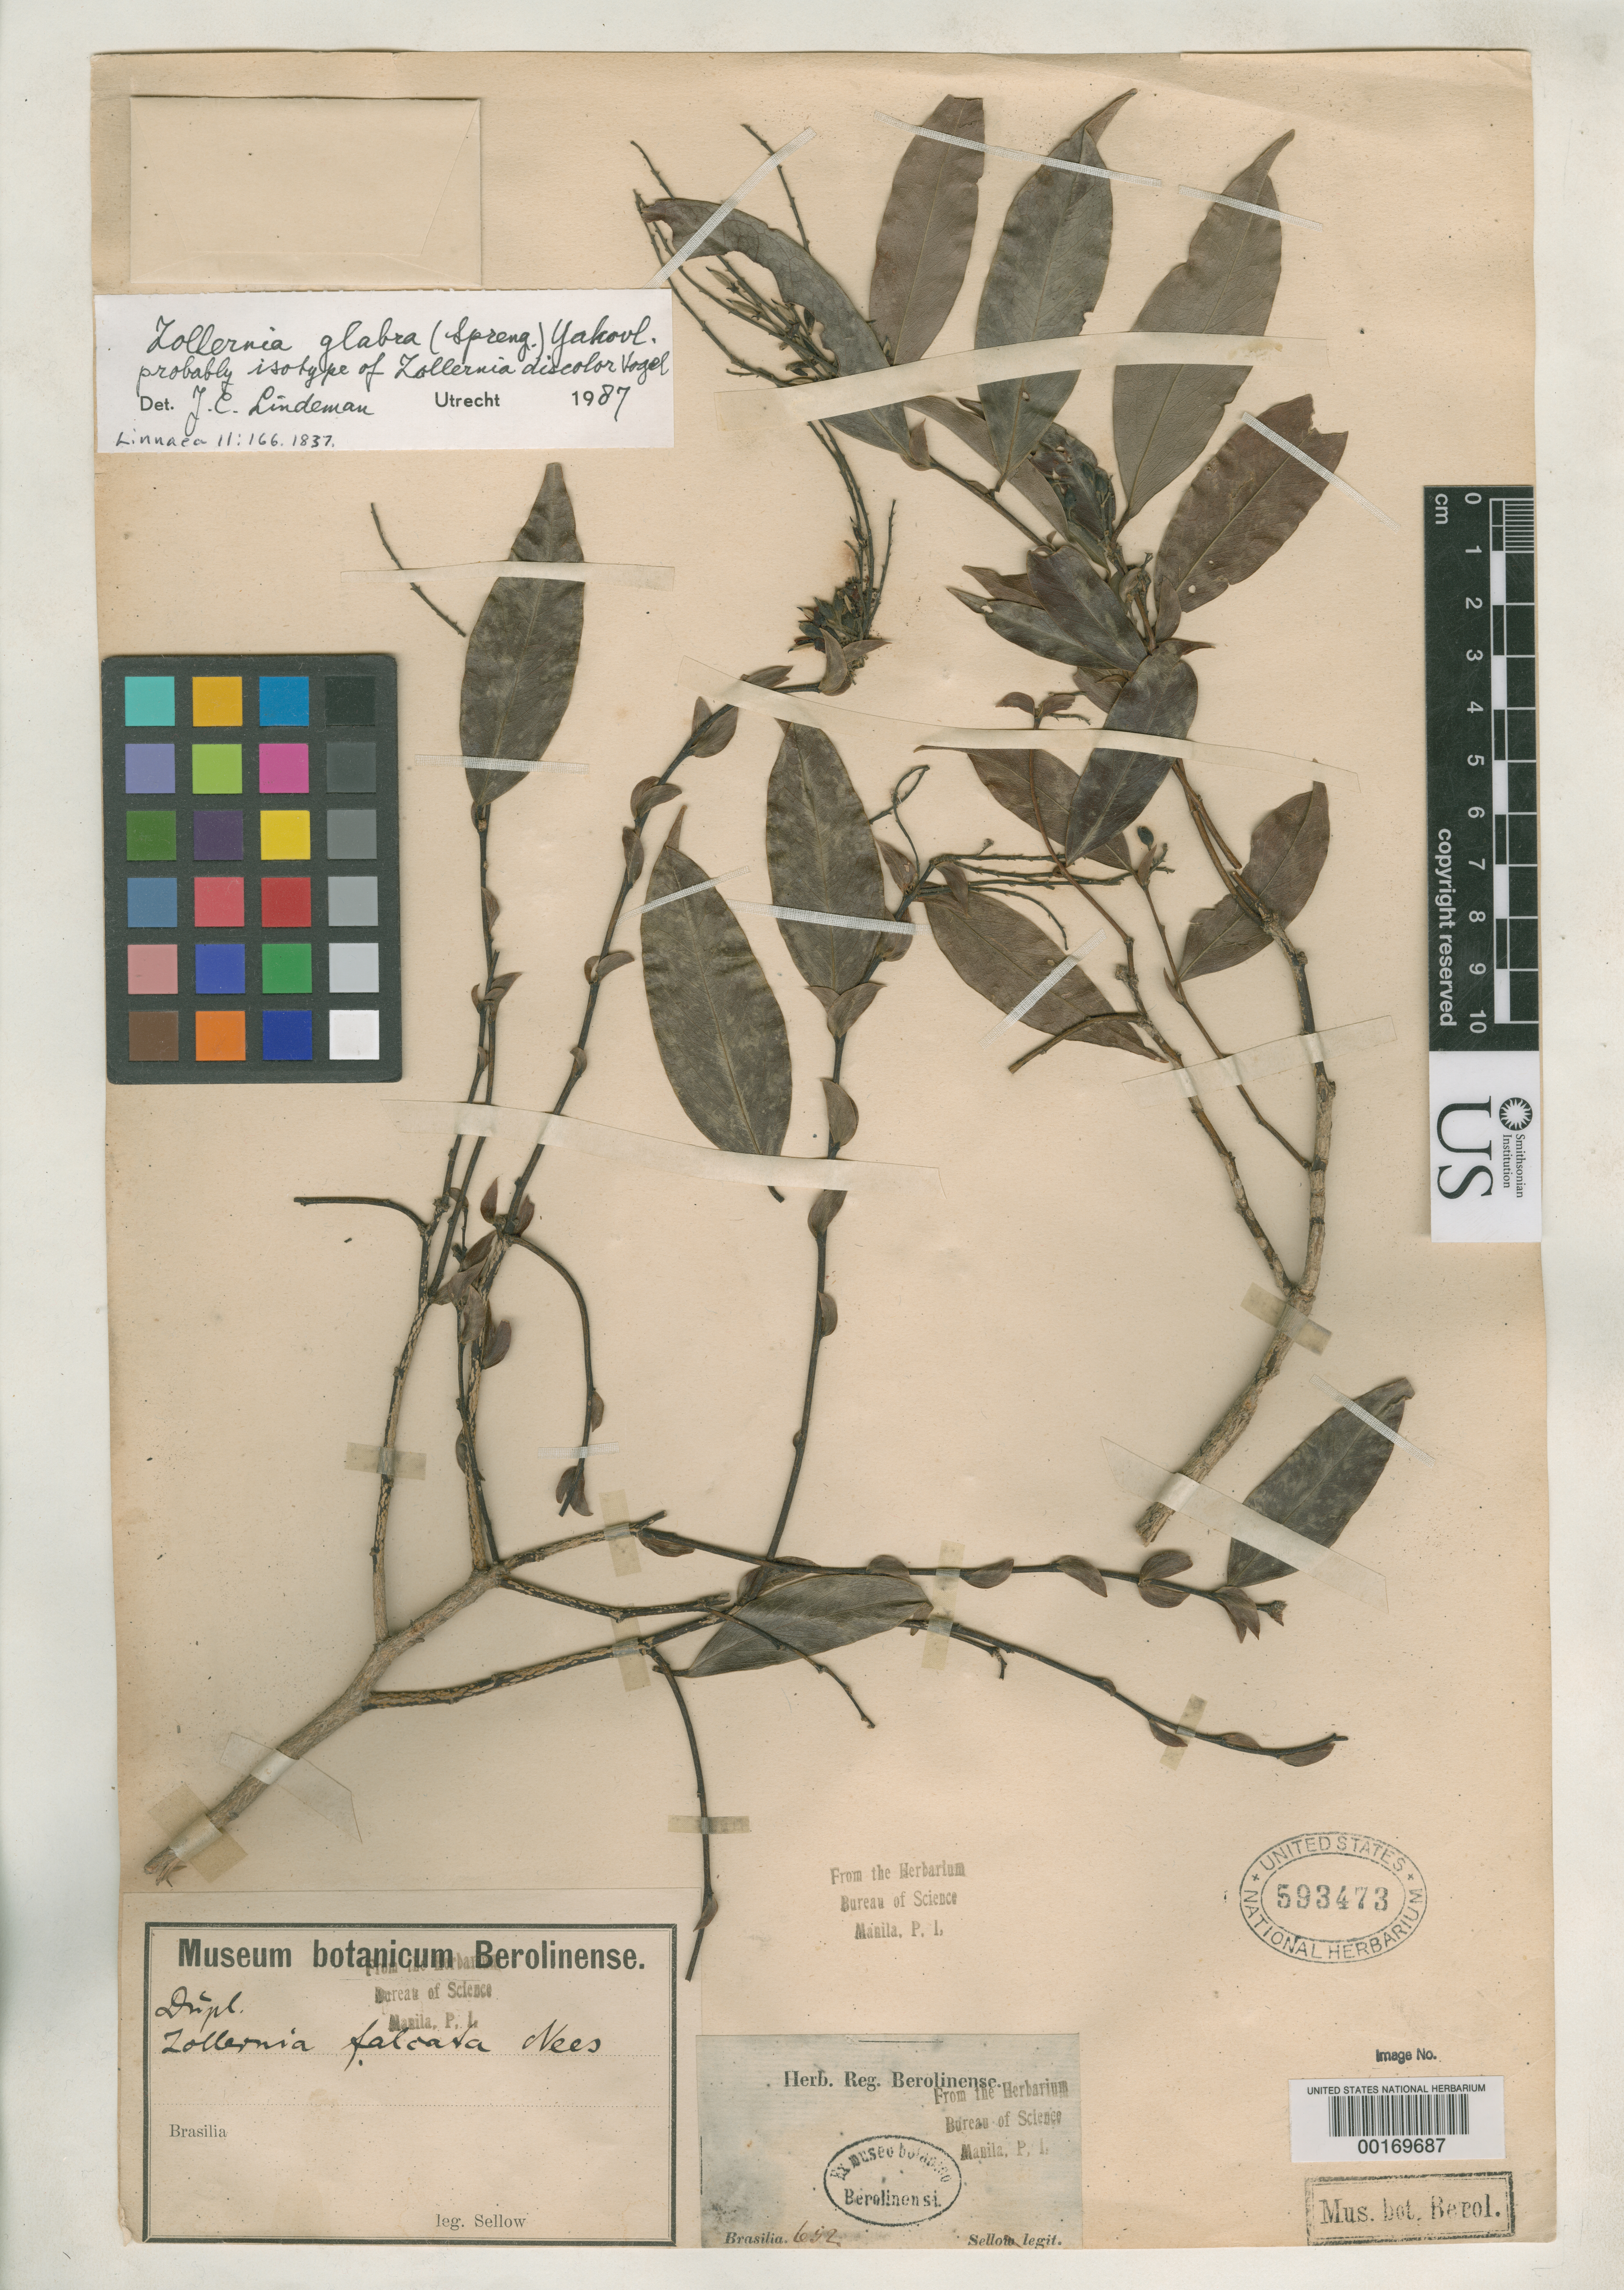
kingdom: Plantae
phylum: Tracheophyta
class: Magnoliopsida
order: Fabales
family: Fabaceae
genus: Zollernia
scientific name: Zollernia discolor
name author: Vogel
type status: Isotype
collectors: F. Sellow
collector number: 652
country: Brazil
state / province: Rio de Janeiro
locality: Campos.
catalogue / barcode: US 593473